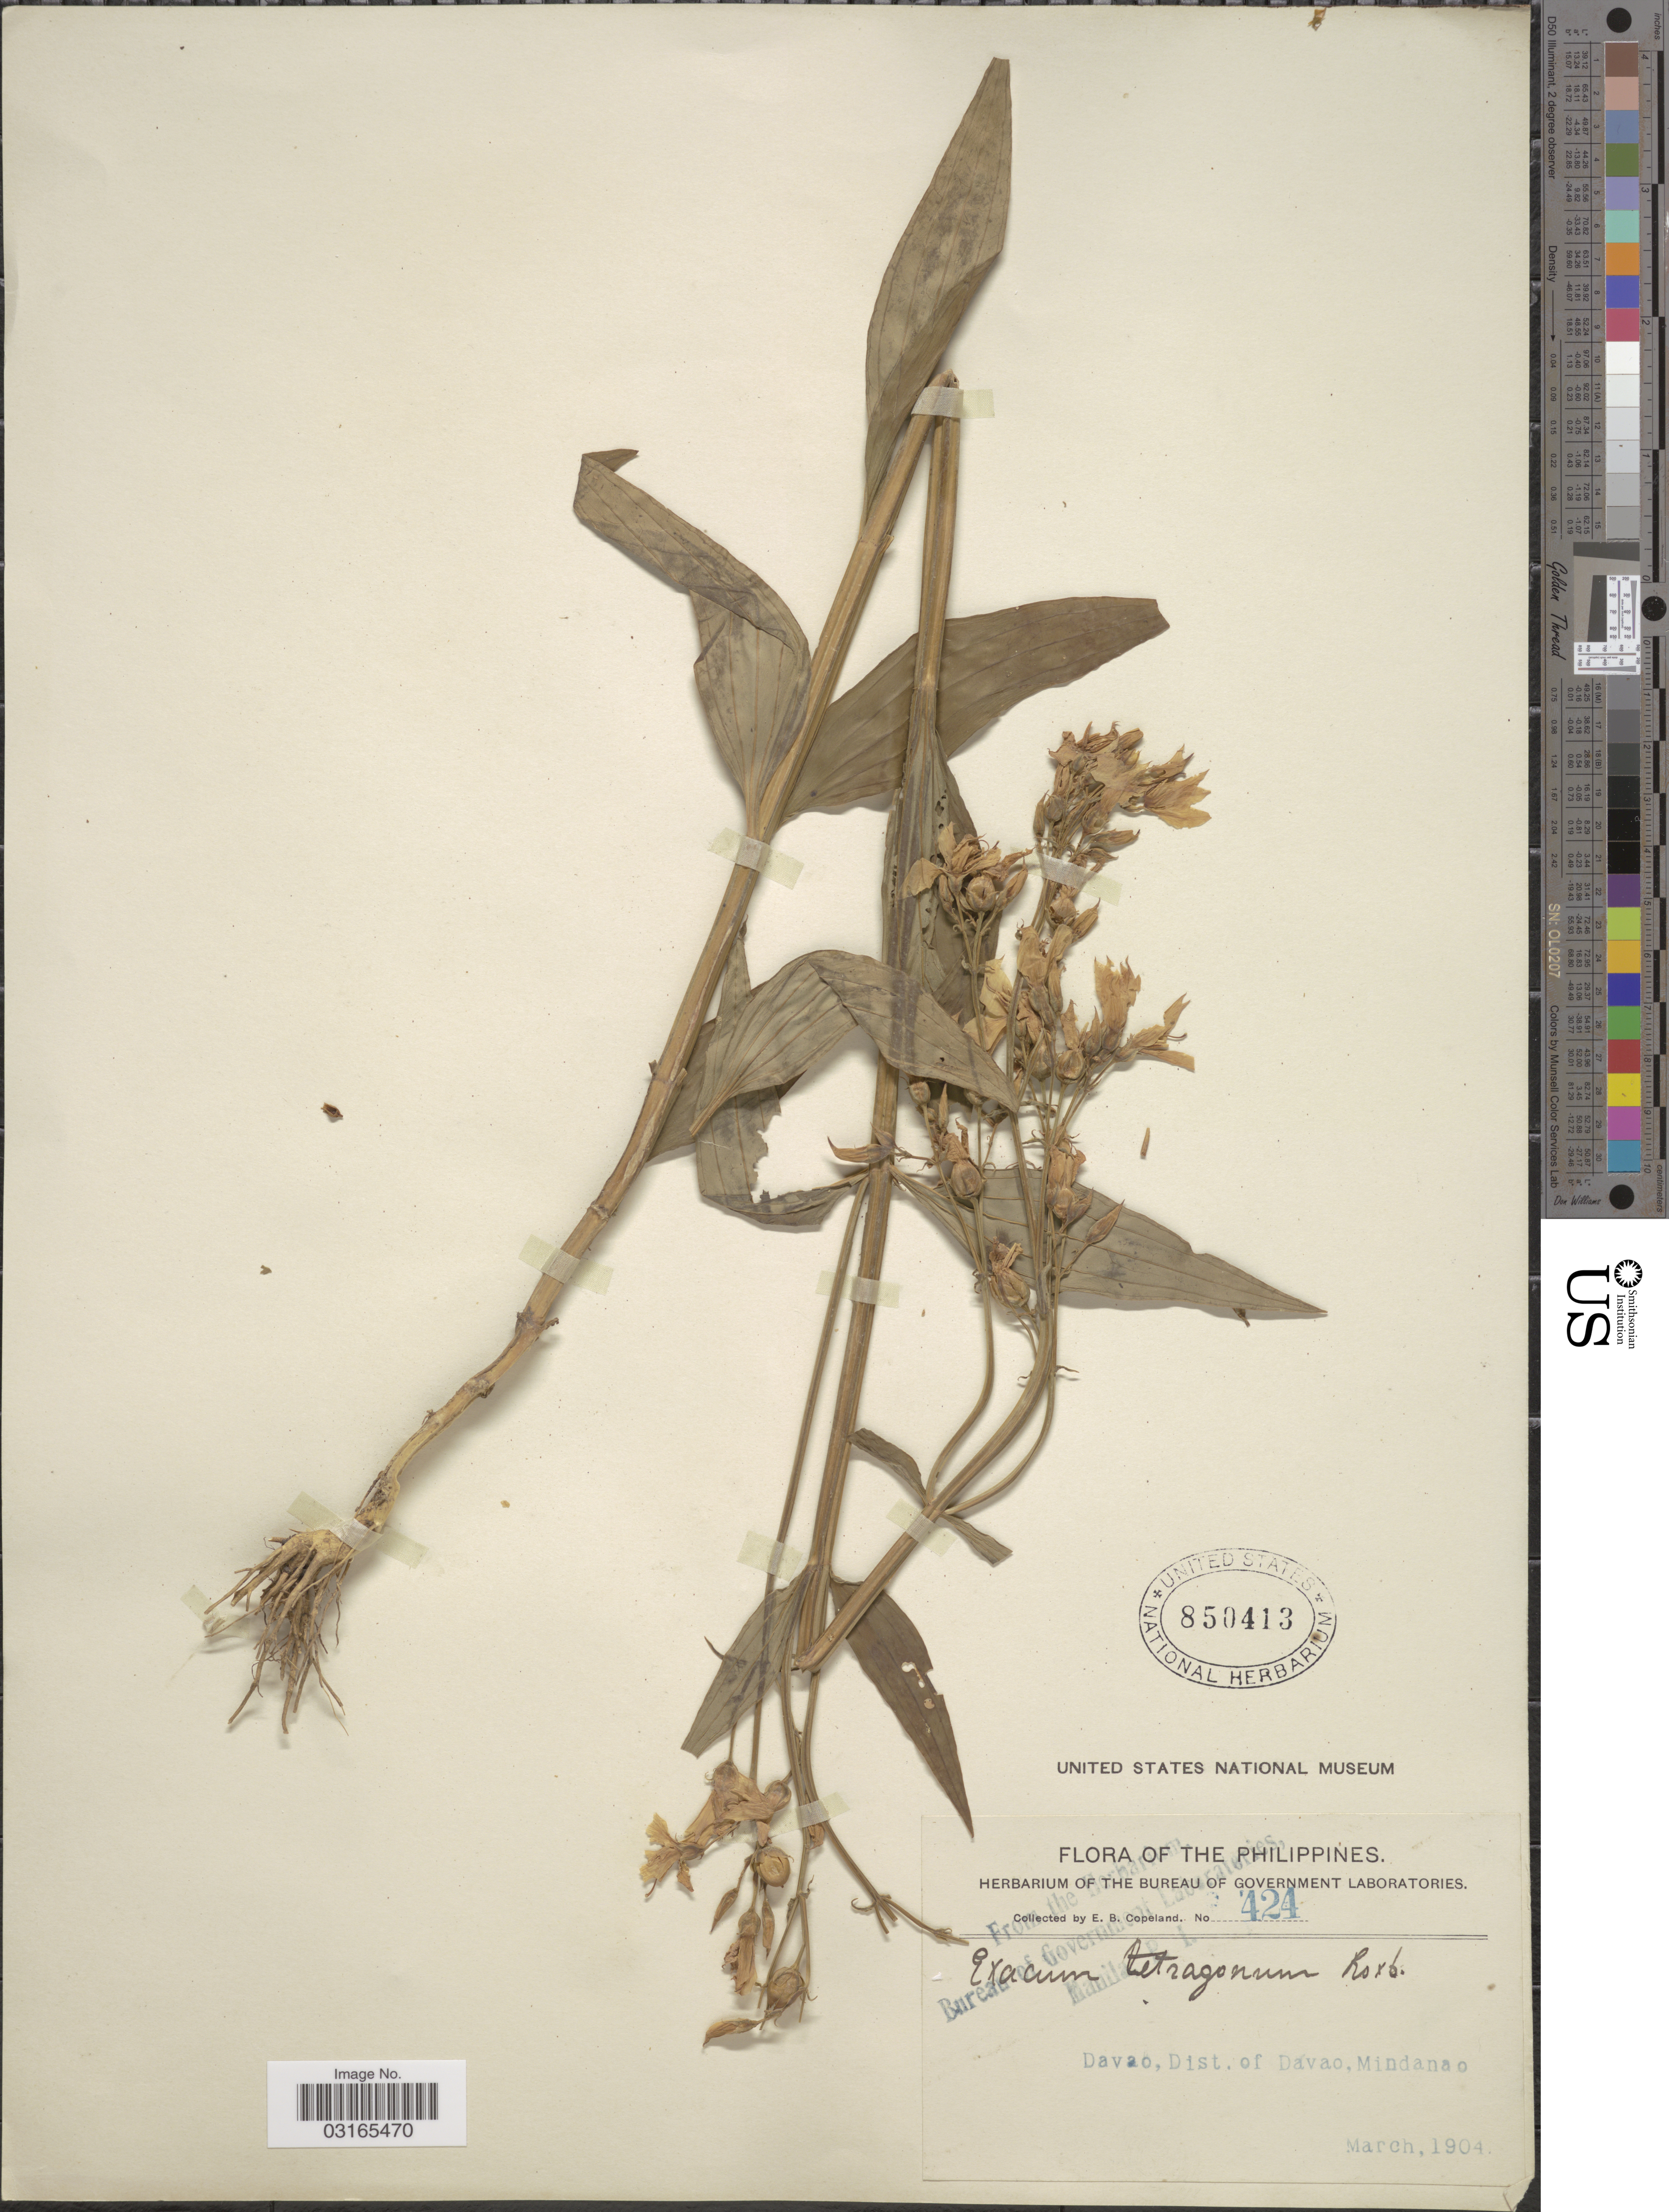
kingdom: Plantae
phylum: Tracheophyta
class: Magnoliopsida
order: Gentianales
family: Gentianaceae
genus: Exacum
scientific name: Exacum tetragonum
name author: Roxb.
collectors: E. B. Copeland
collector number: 424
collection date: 1904-03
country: Philippines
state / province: Davao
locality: Dist. of Davao, Mindanao.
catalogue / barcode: US 850413